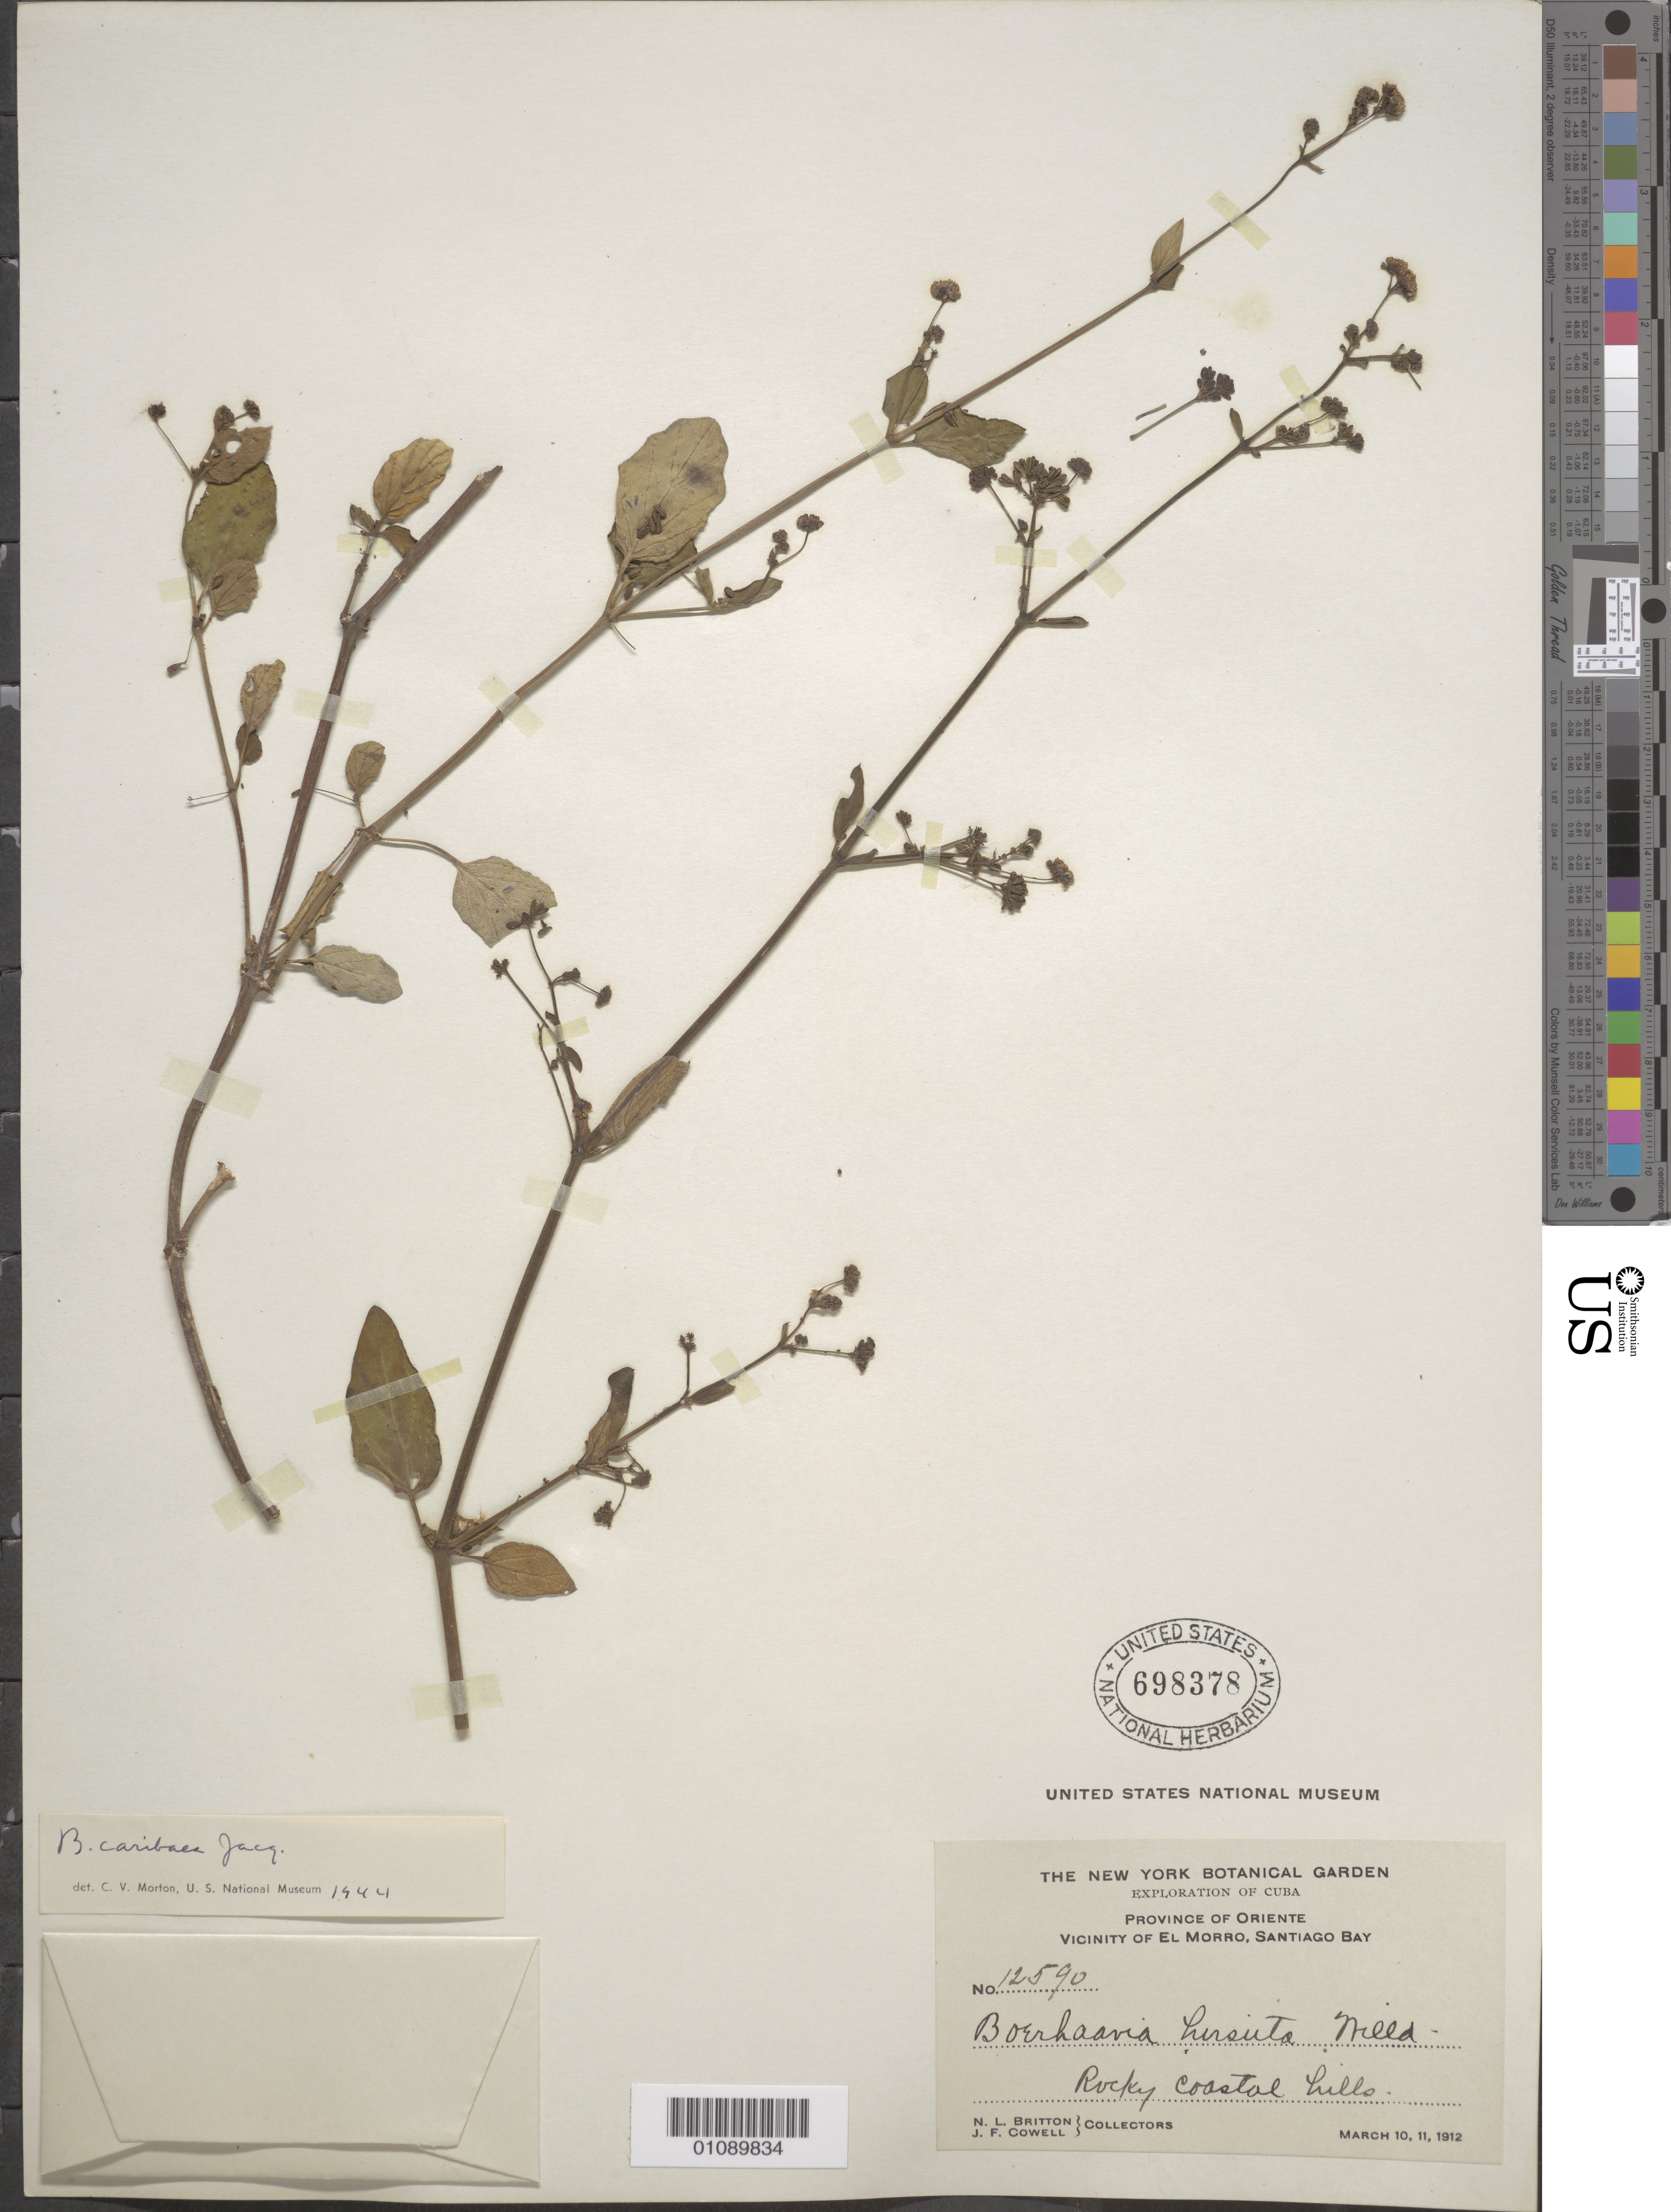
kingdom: Plantae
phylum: Tracheophyta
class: Magnoliopsida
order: Caryophyllales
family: Nyctaginaceae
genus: Boerhavia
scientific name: Boerhavia caribaea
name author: Jacq.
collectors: N. Britton & J. F. Cowell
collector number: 12590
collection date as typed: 10 Mar 1912 to 11 Mar 1912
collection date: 1912-03-10/1912-03-11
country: Cuba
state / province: Santiago de Cuba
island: Cuba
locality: Oriente, Vicinity of El Morro, Santiago Bay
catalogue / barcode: US 698378